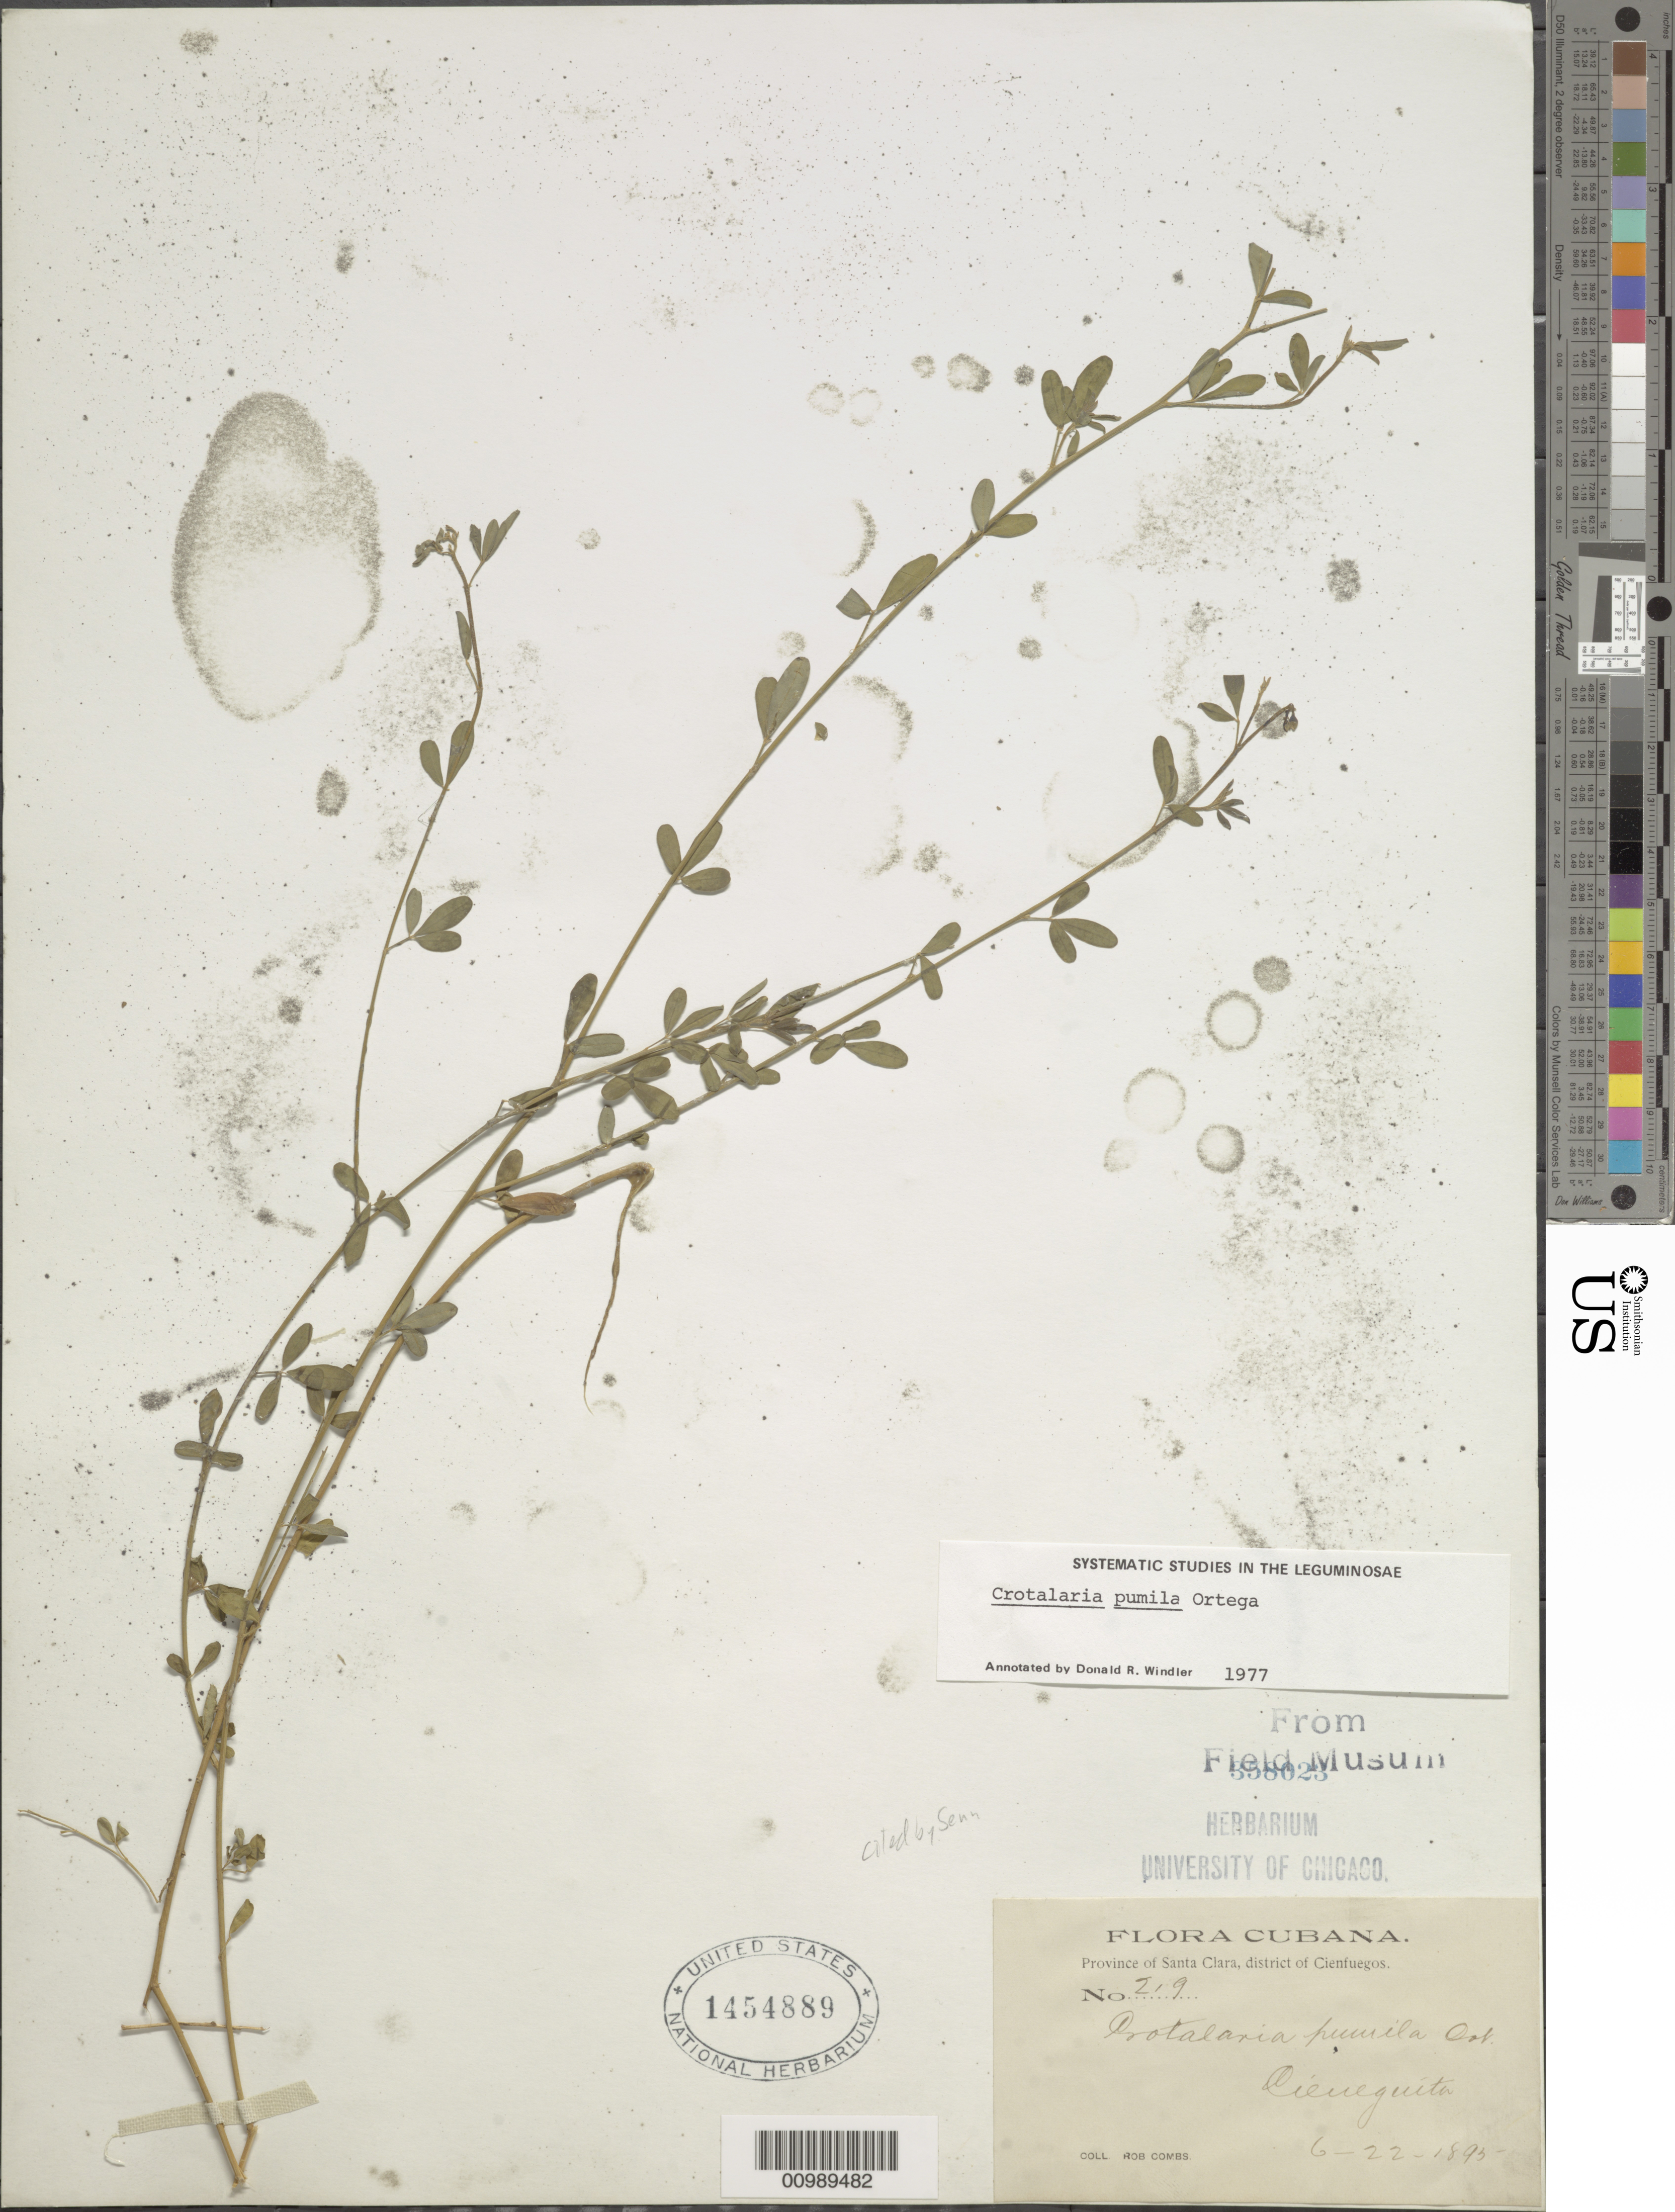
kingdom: Plantae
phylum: Tracheophyta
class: Magnoliopsida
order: Fabales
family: Fabaceae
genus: Crotalaria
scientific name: Crotalaria pumila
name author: Ortega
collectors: R. Combs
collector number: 219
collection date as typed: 22 Jul 1895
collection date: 1895-07-22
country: Cuba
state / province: Cienfuegos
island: Cuba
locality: Santa Clara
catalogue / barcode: US 1454889